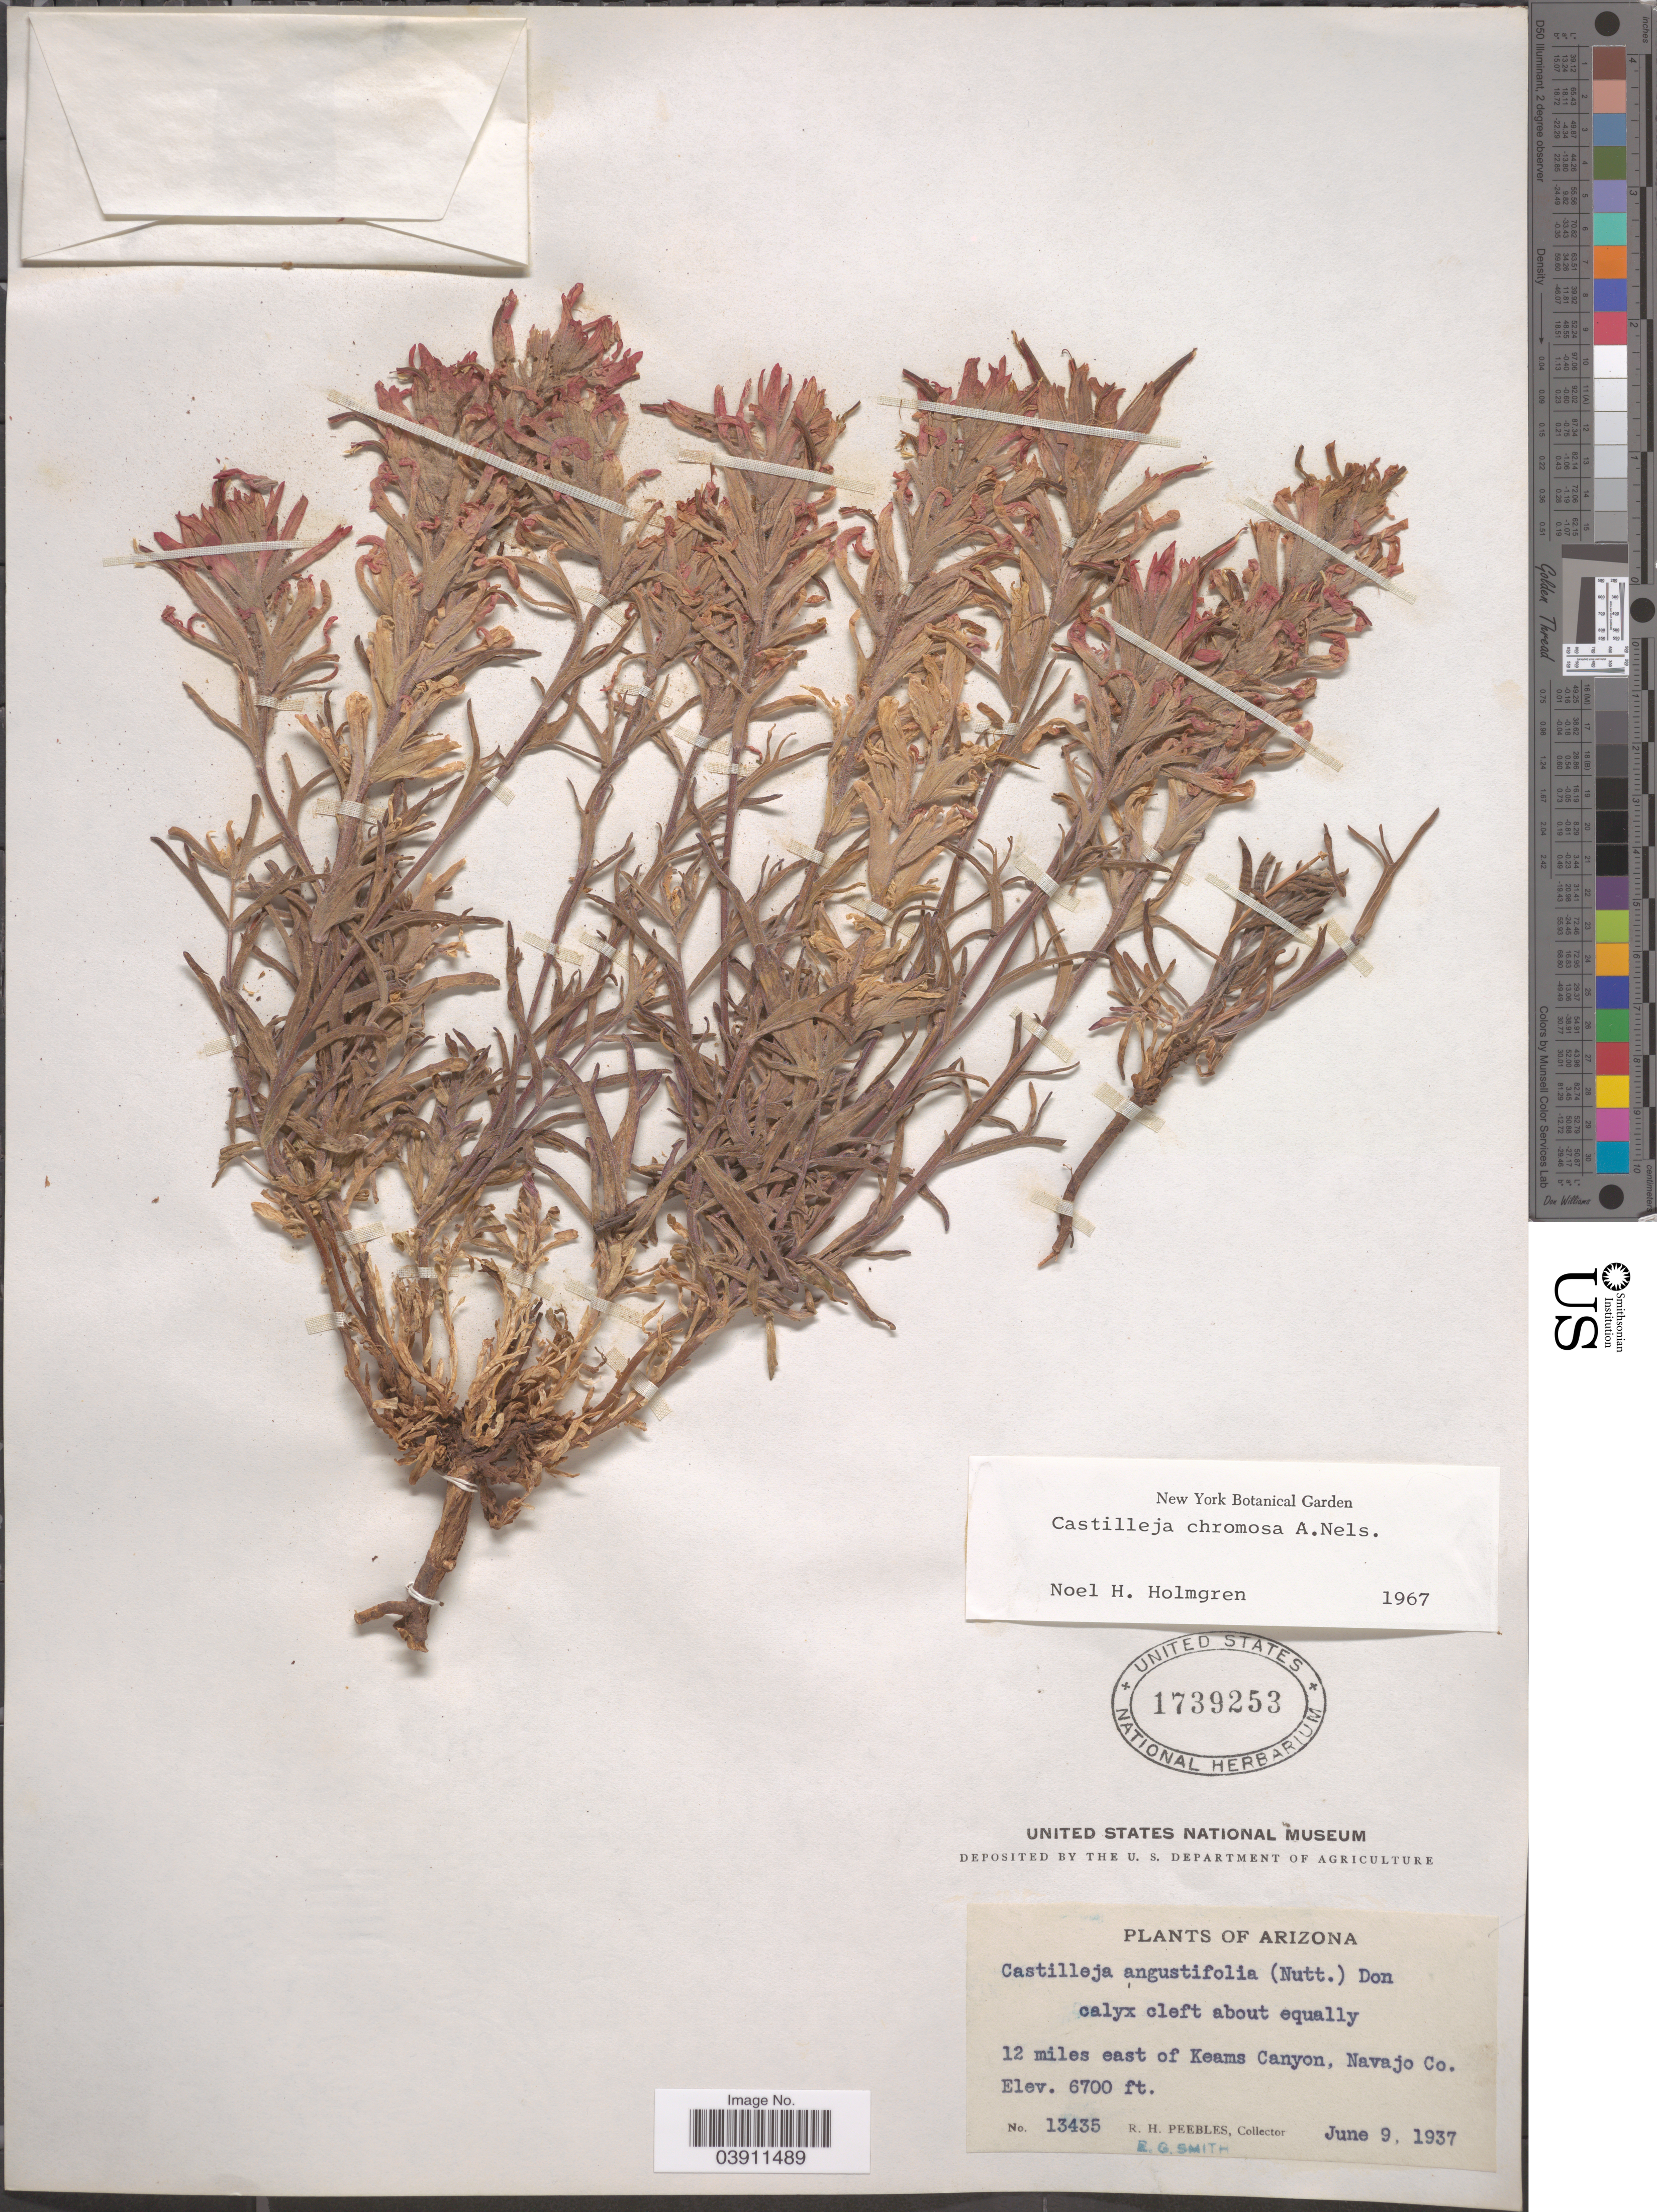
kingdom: Plantae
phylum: Tracheophyta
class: Magnoliopsida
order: Lamiales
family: Orobanchaceae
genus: Castilleja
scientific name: Castilleja chromosa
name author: A. Nelson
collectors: R. H. Peebles & E. G. Smith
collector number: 13435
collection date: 1937-06-09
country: United States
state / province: Arizona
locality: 12 miles east of Keams Canyon, Navajo Co.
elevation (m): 2042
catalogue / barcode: US 1739253